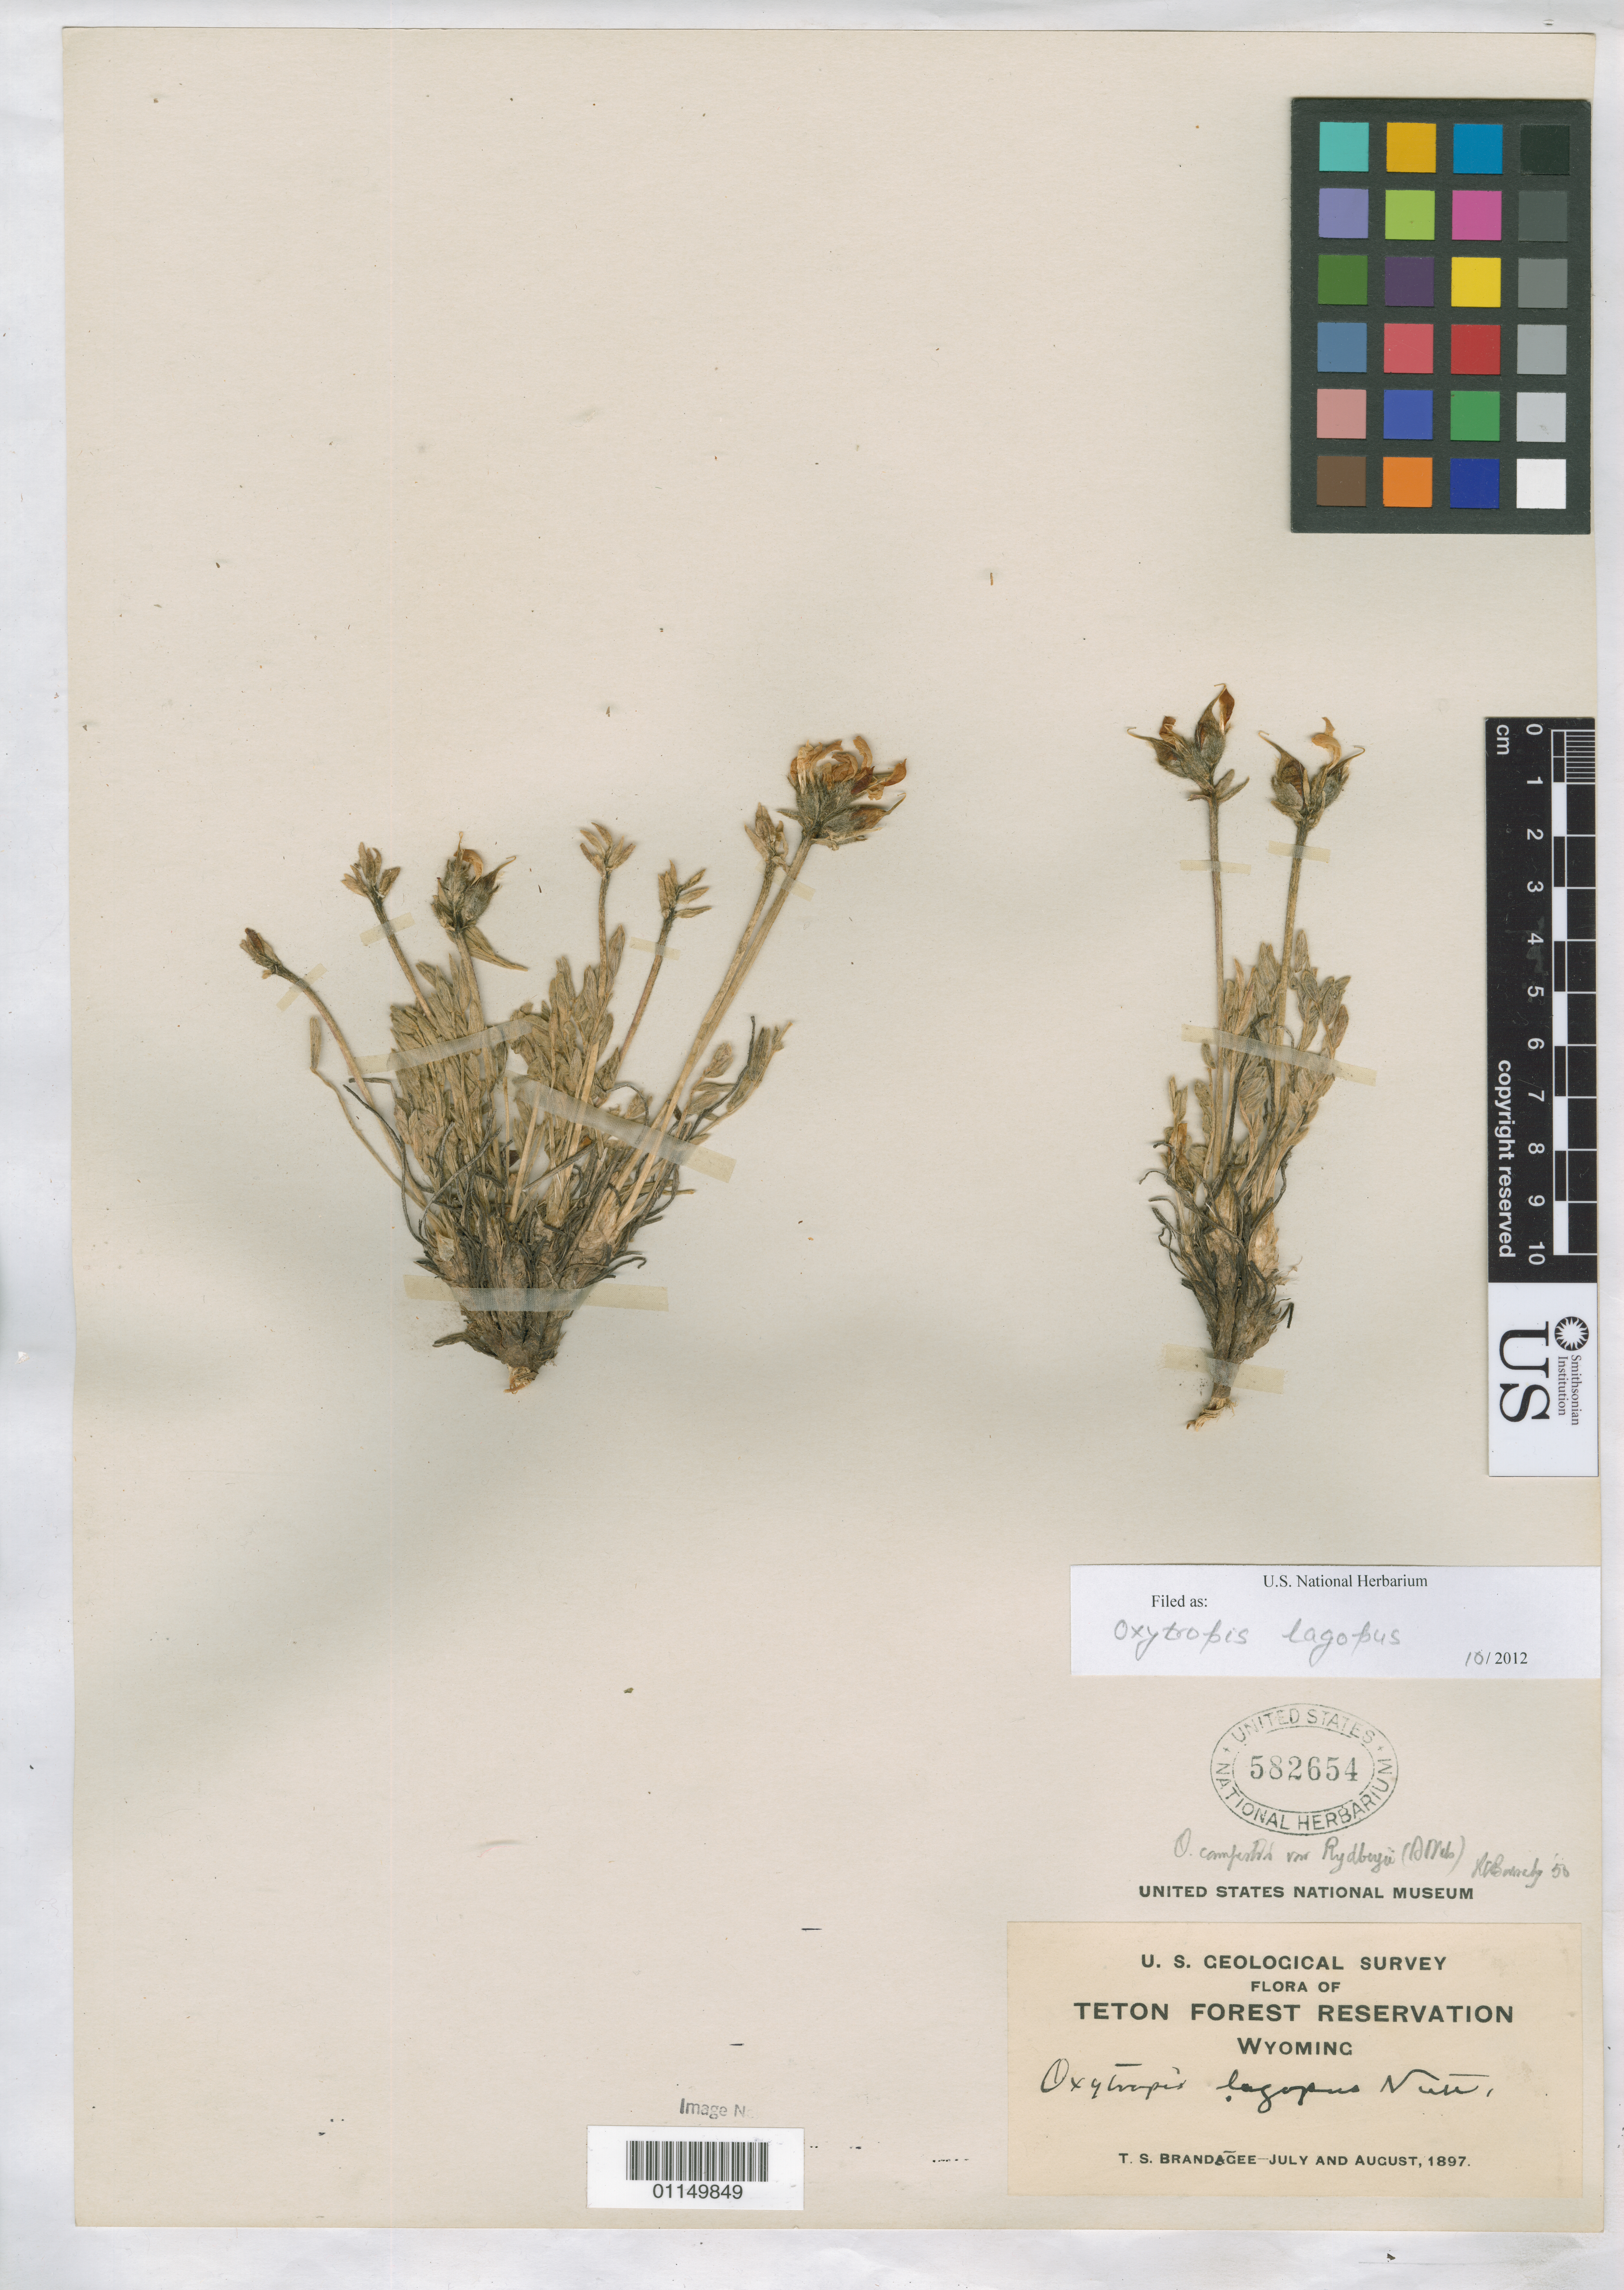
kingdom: Plantae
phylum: Tracheophyta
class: Magnoliopsida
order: Fabales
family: Fabaceae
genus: Oxytropis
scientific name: Oxytropis lagopus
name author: Nutt.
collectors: T. S. Brandegee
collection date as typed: Jul 1897 to -- Aug 1897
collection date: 1897-07/1897-08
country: United States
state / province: Wyoming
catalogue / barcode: US 582654